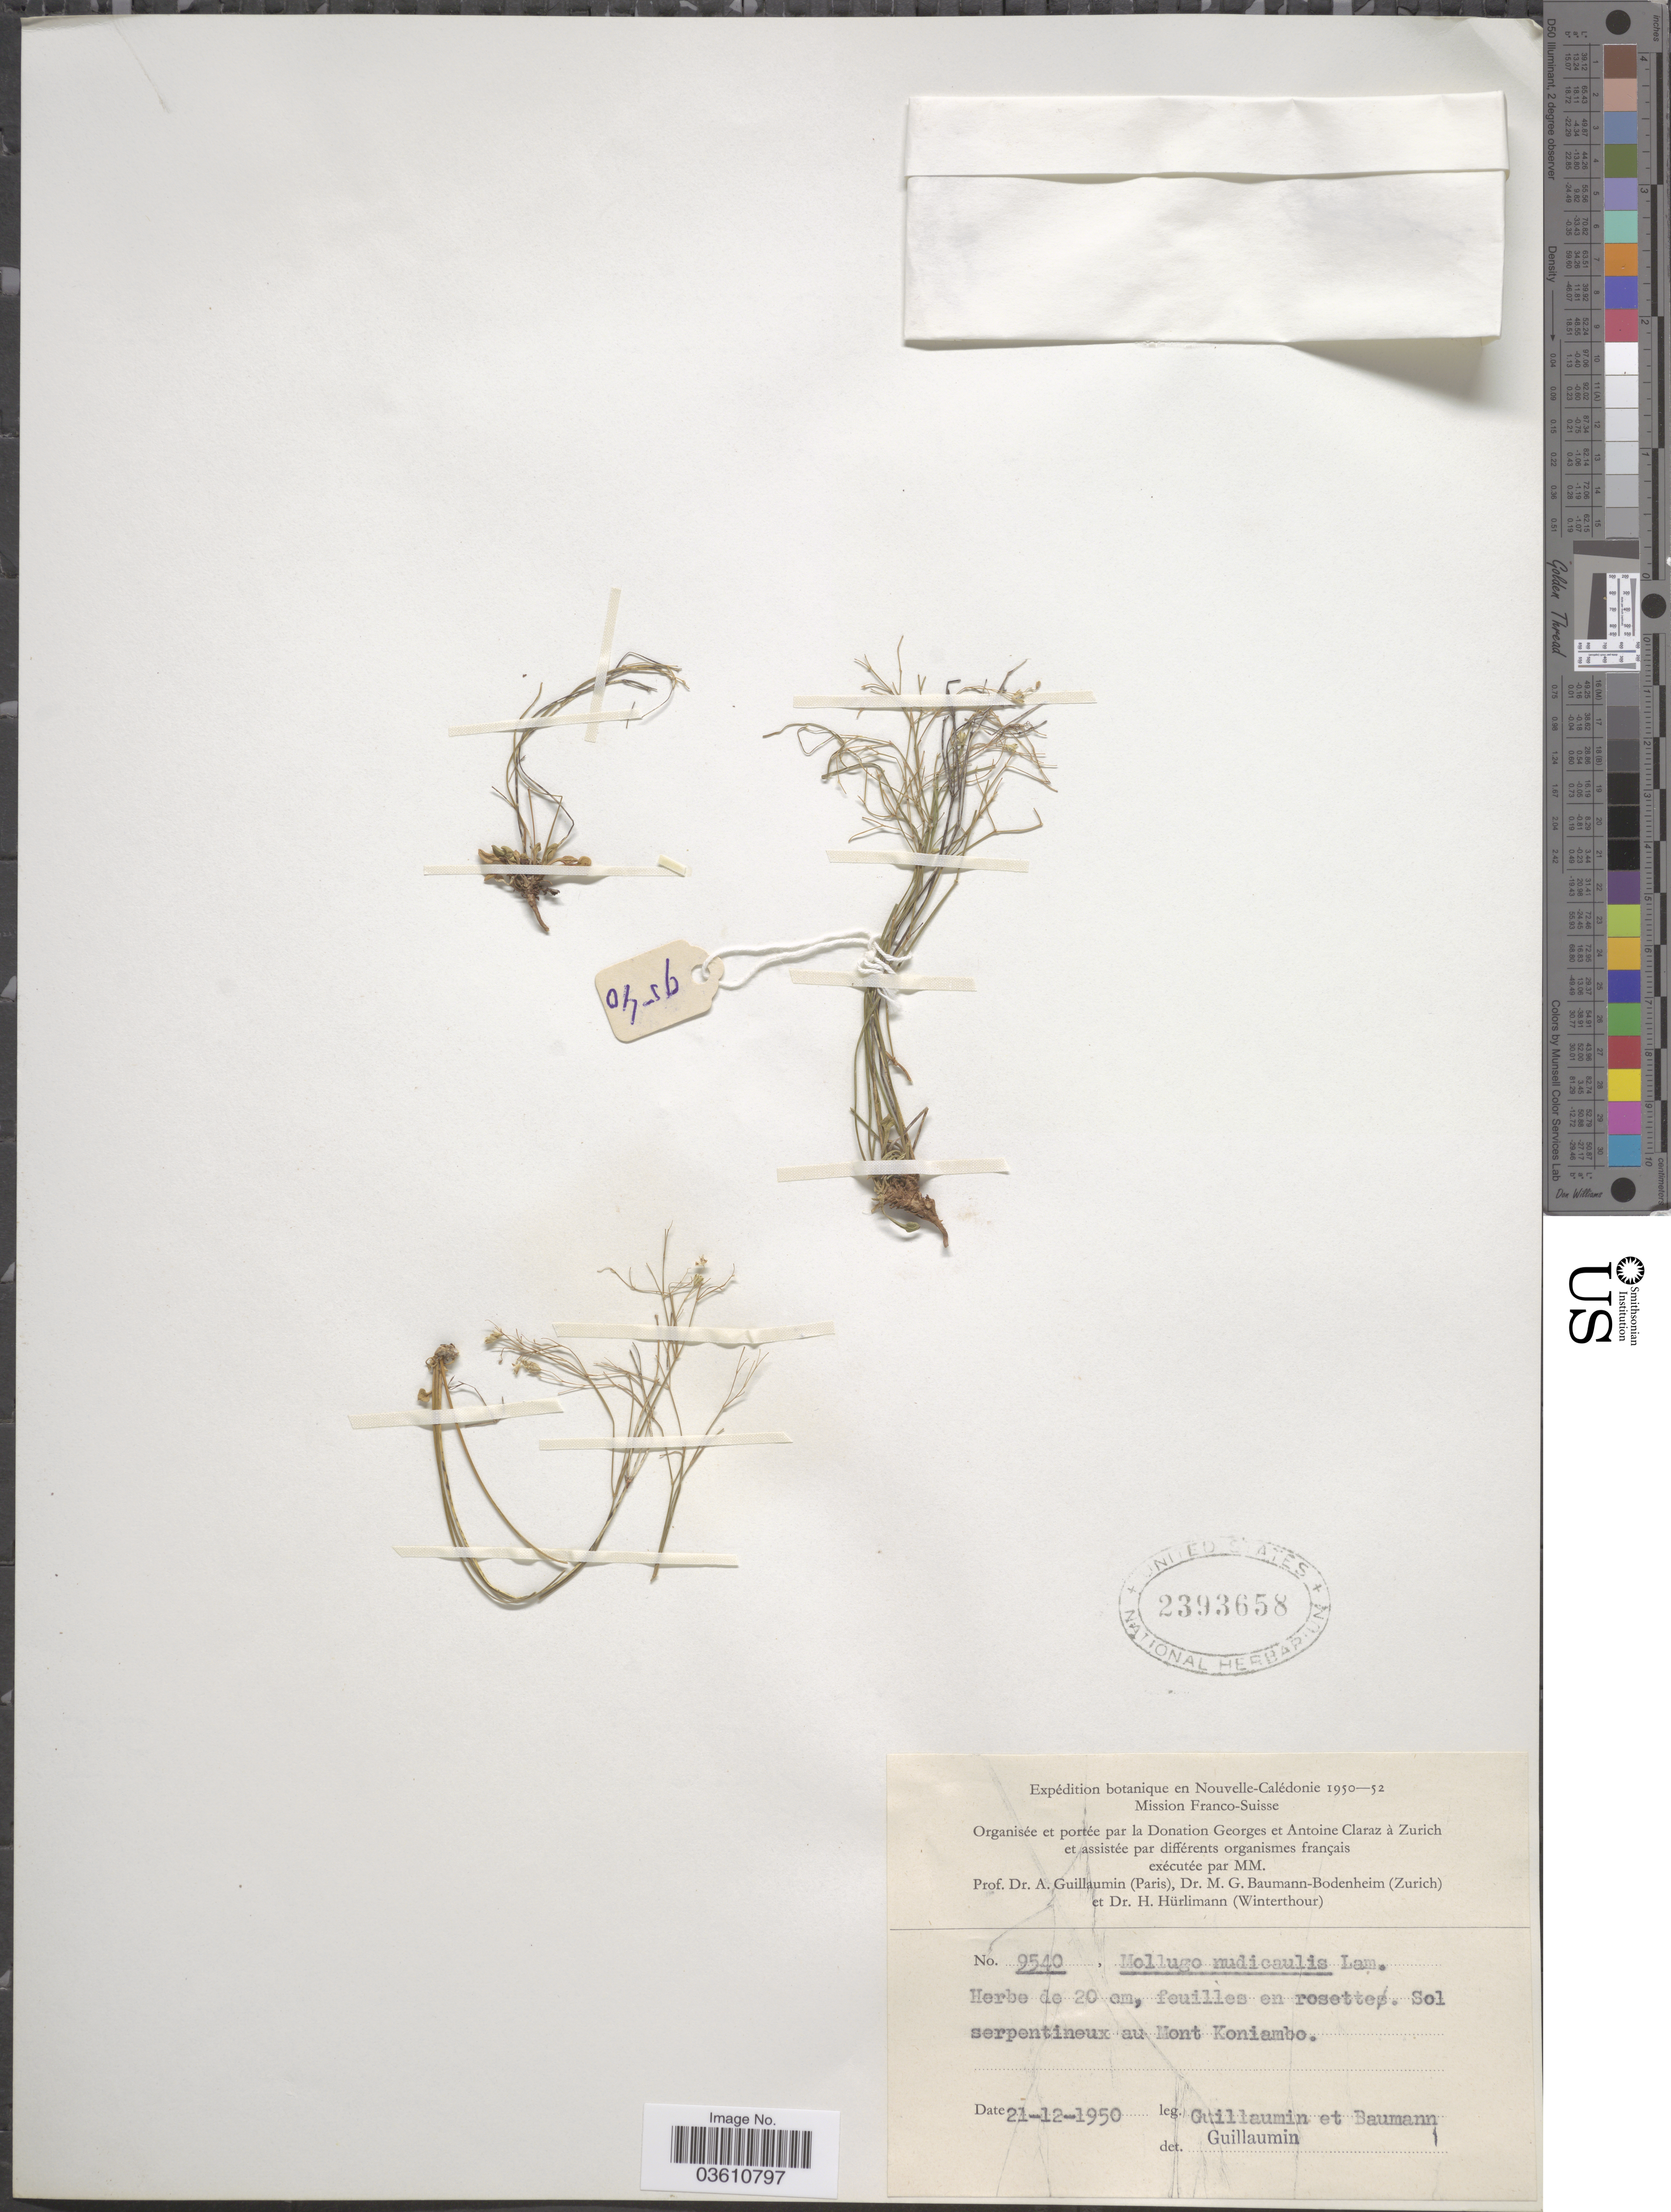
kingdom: Plantae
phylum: Tracheophyta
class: Magnoliopsida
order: Caryophyllales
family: Molluginaceae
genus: Paramollugo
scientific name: Paramollugo digyna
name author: (Montrouz.) Sukhor.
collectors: A. Guillaumin & M. G. Baumann-Bodenheim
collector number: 9540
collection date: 1950-12-21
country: New Caledonia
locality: Mont Koniambo.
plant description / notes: Cited by M. Thulin et al. Candollea 79(2): 204. 2024.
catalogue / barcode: US 2393658